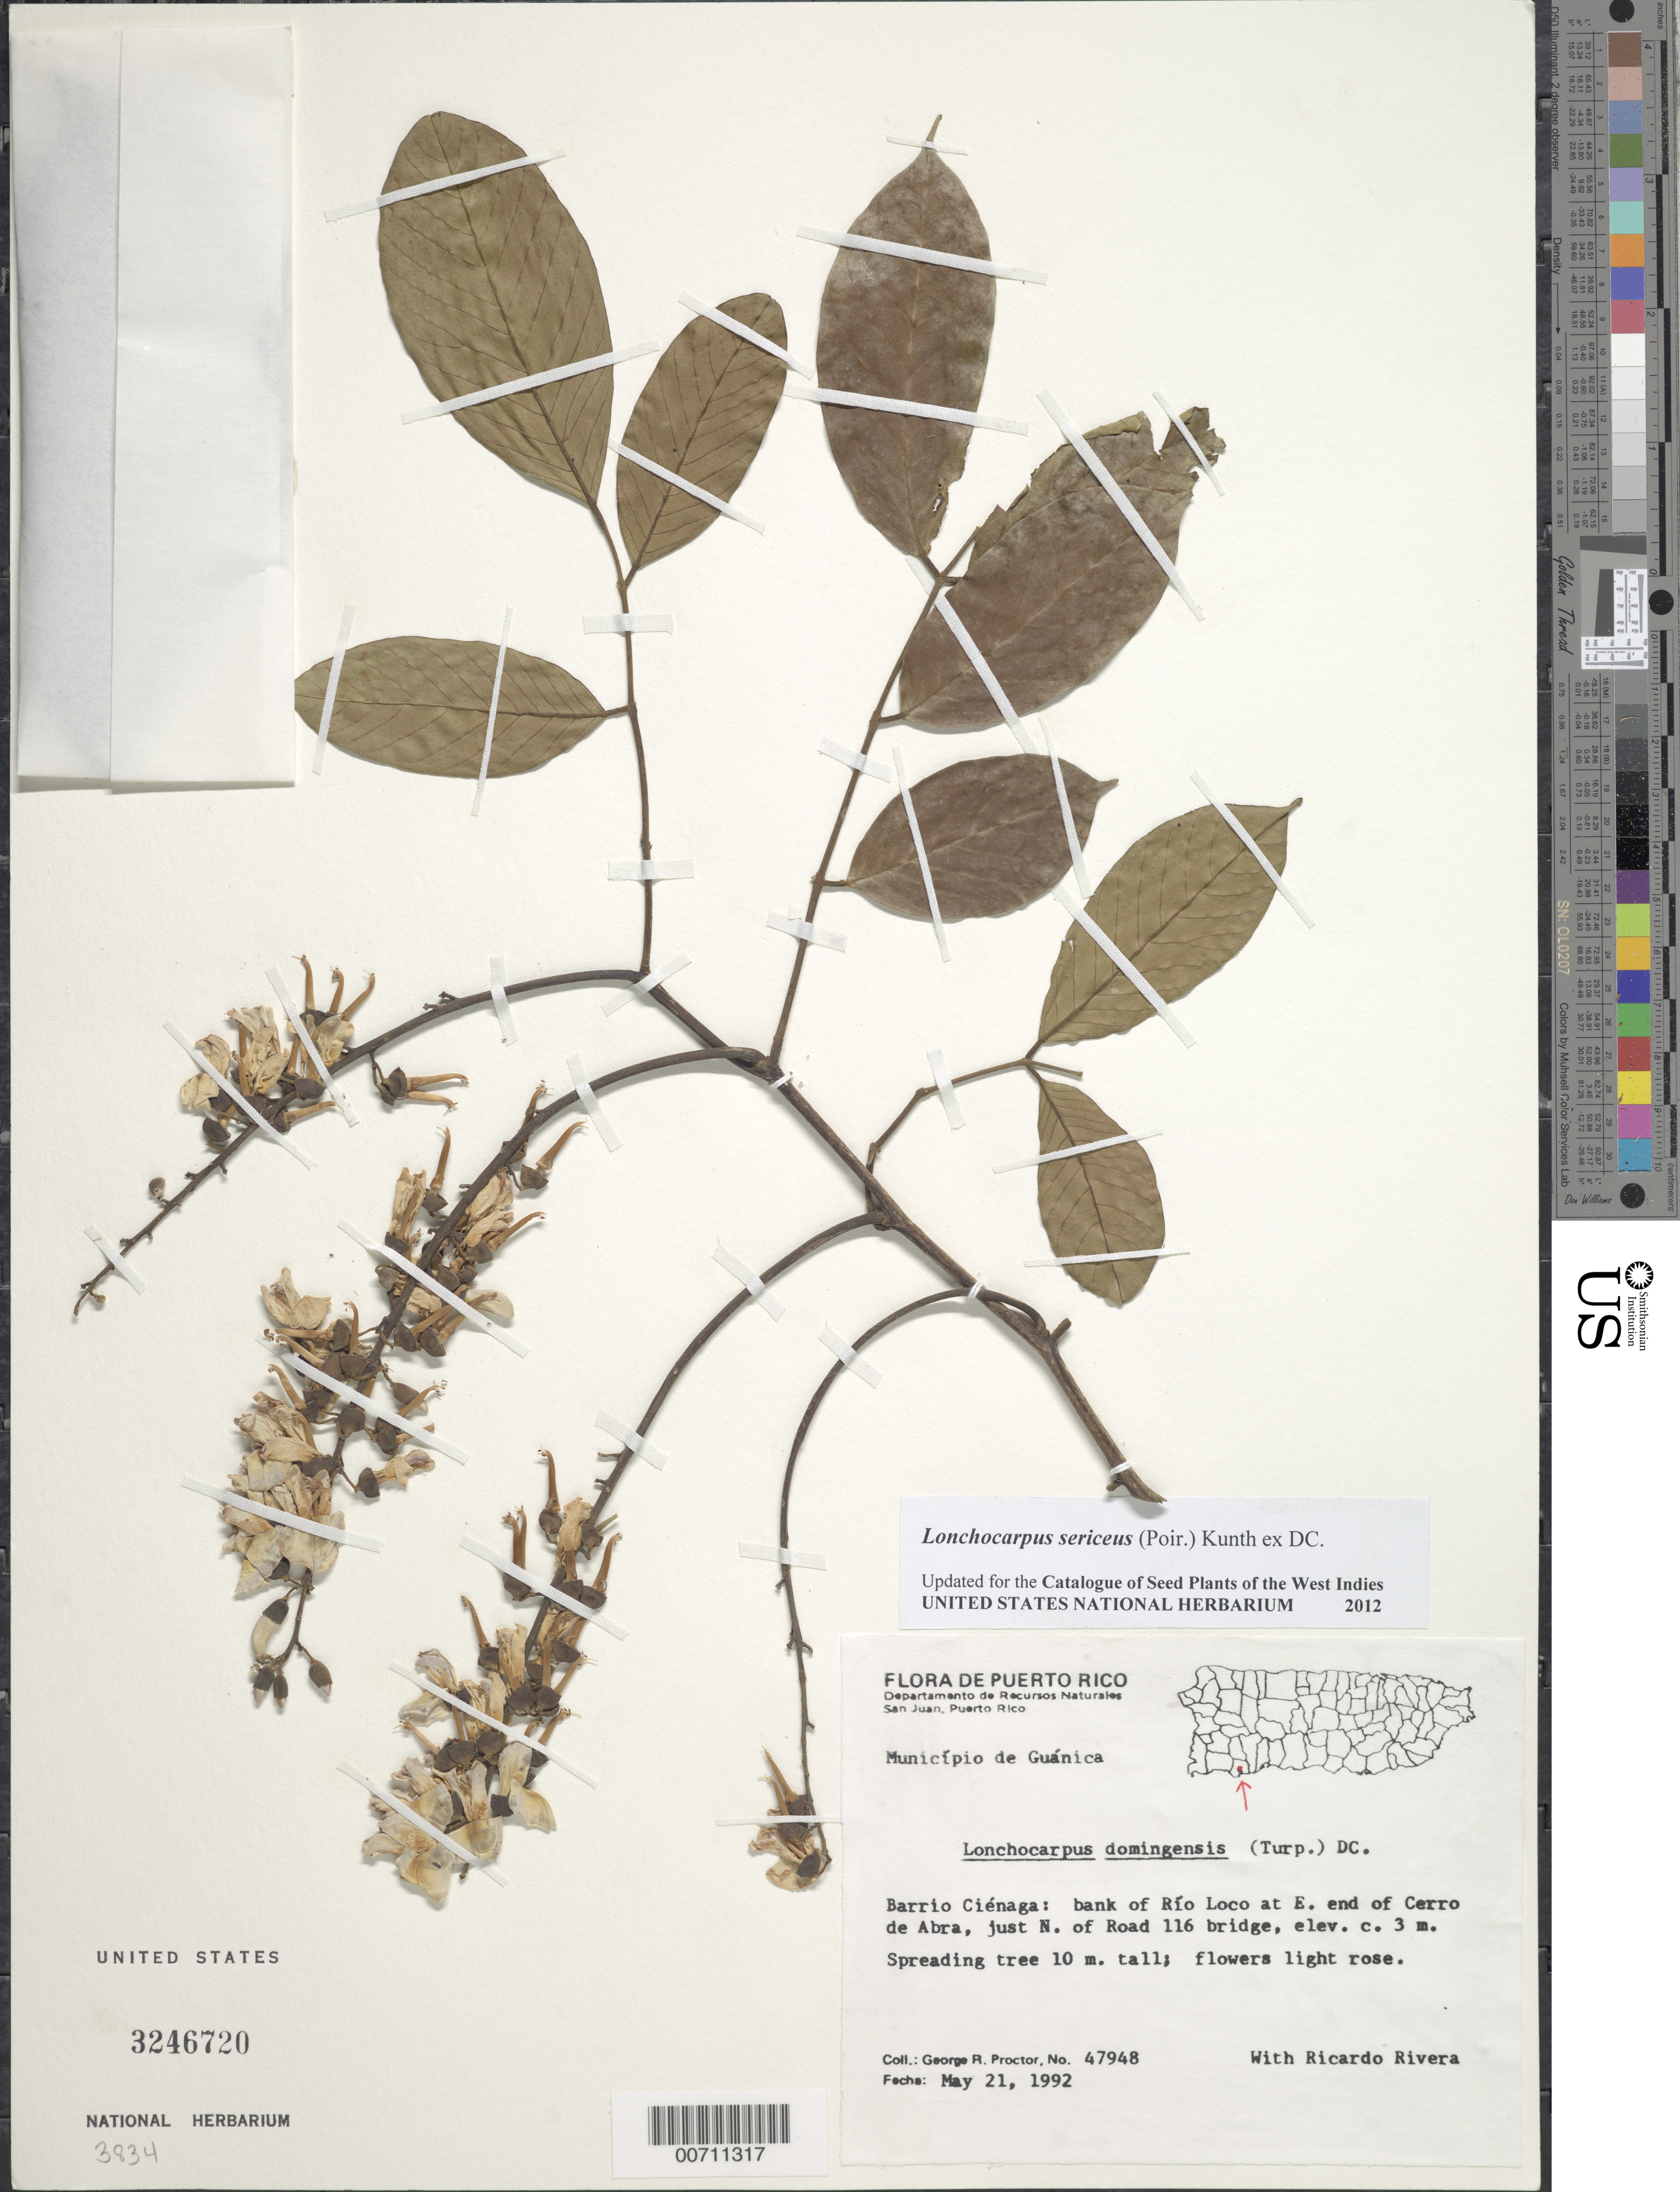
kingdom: Plantae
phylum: Tracheophyta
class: Magnoliopsida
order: Fabales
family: Fabaceae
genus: Lonchocarpus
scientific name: Lonchocarpus sericeus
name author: (Poir.) Kunth ex DC.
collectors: G. R. Proctor & R. Rivera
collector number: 47948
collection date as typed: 21 May 1992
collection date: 1992-05-21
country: Puerto Rico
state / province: Guanica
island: Greater Antilles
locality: Bo. Cienaga: bank of Rio Loco at E end of Cerro de Abra, just N of Rd 116 bridge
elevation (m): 3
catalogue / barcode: US 3246720